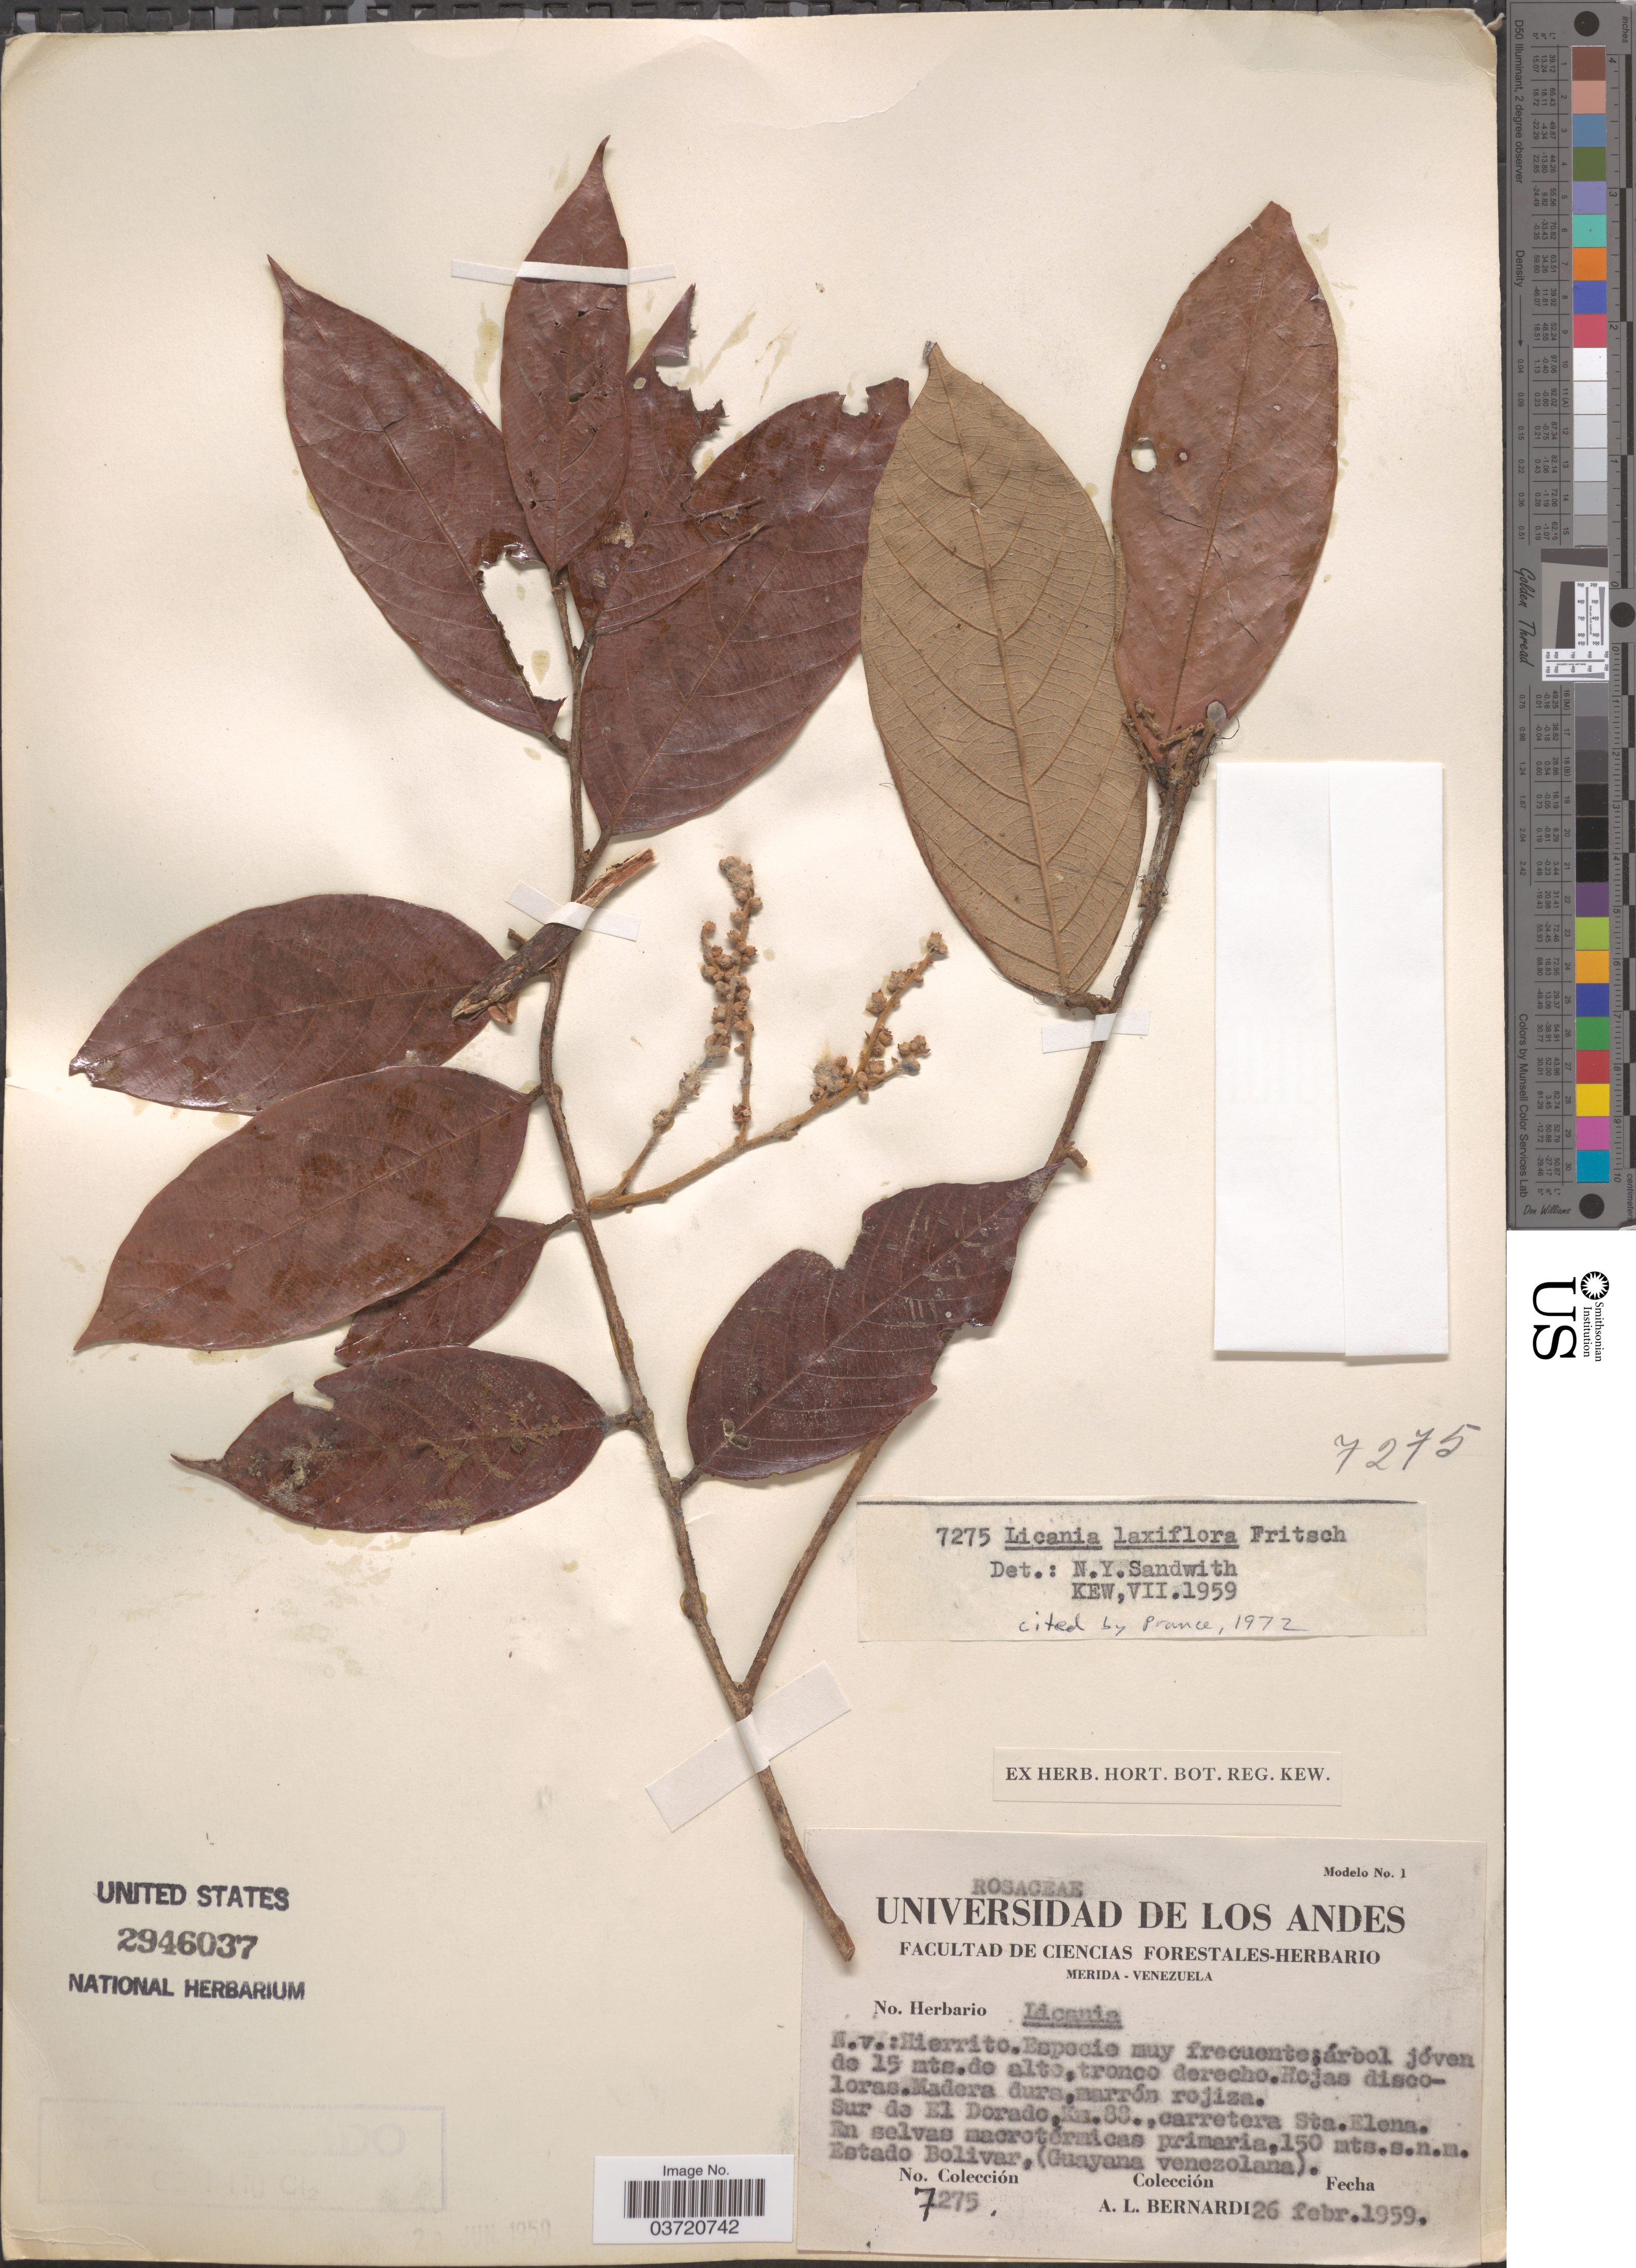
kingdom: Plantae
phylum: Tracheophyta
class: Magnoliopsida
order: Malpighiales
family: Chrysobalanaceae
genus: Licania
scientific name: Licania laxiflora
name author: Fritsch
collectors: A. L. Bernardi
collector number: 7275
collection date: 1959-02-26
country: Venezuela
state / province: Bolivar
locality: Sur de El Dorado, Km. 88., carretera Sta. Elena. (Guayana venezolana).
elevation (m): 150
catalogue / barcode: US 2946037